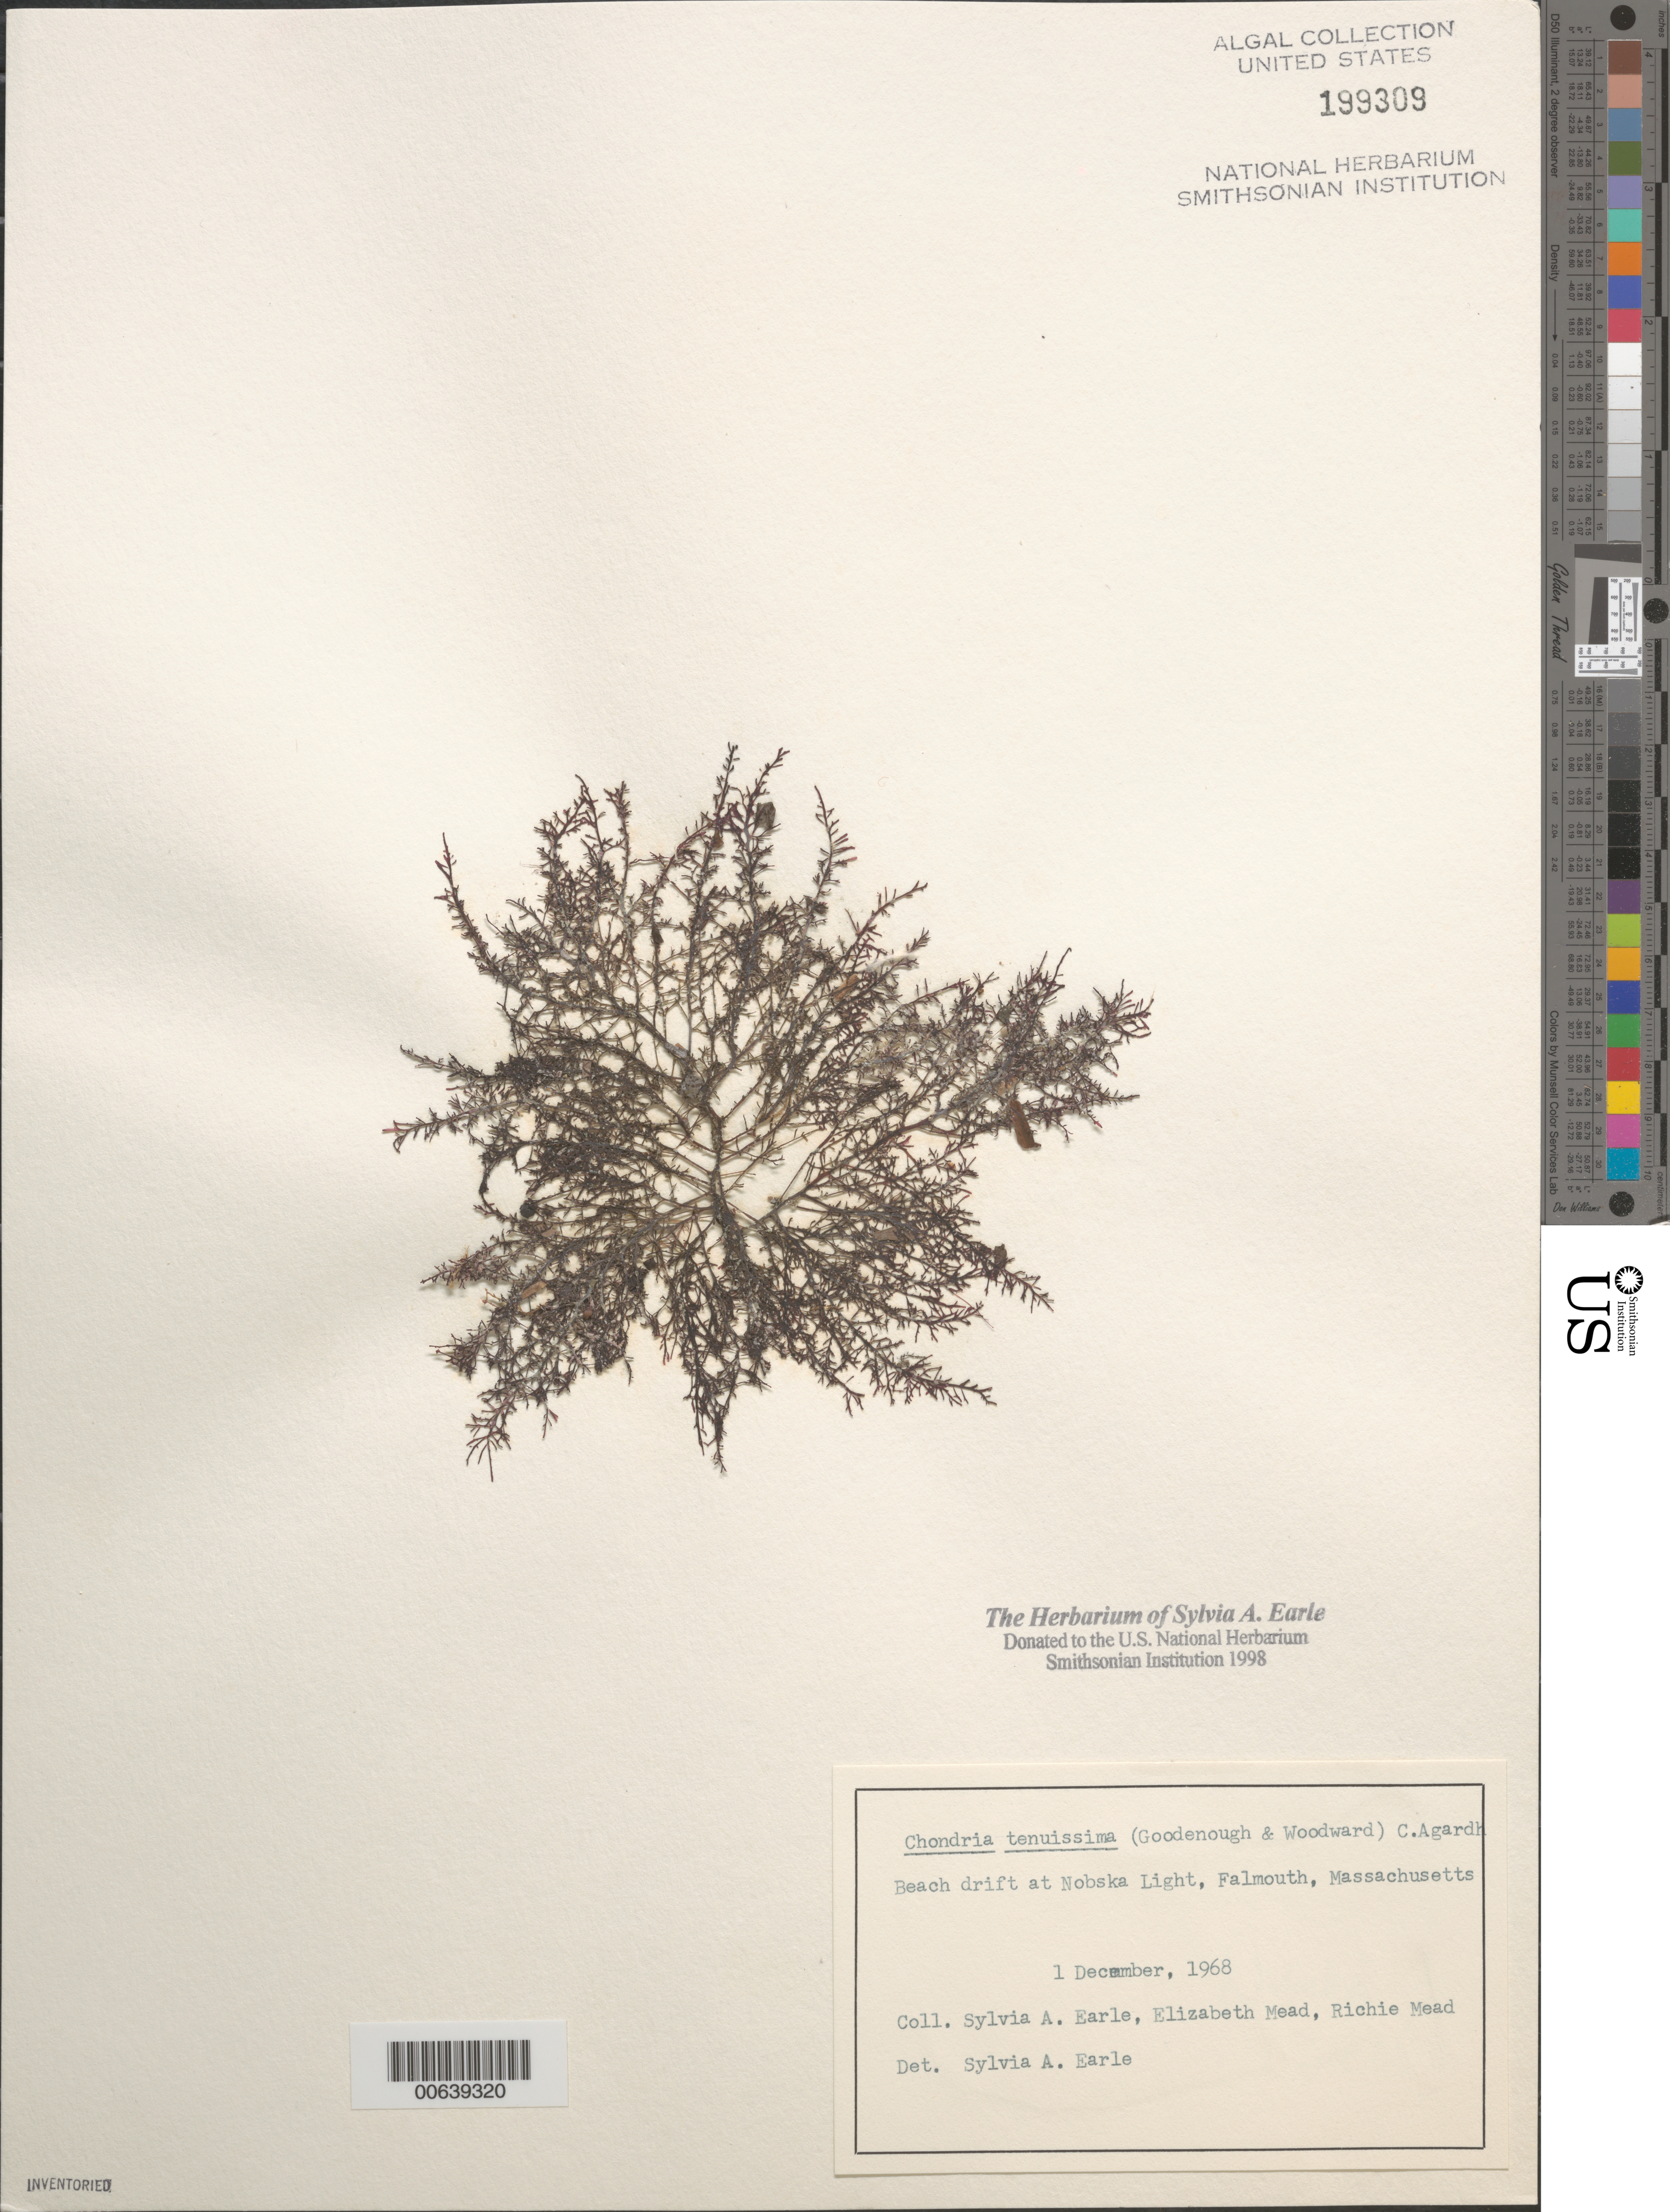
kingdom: Plantae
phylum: Rhodophyta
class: Florideophyceae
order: Ceramiales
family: Rhodomelaceae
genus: Chondria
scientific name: Chondria capillaris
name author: M.J. Wynne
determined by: Algae name updating Project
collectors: S. A. Earle, E. Mead & R. Mead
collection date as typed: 01 Dec 1968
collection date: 1968-12-01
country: United States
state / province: Massachusetts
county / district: Barnstable County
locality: Falmouth, Nobska Light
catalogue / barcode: US 199309